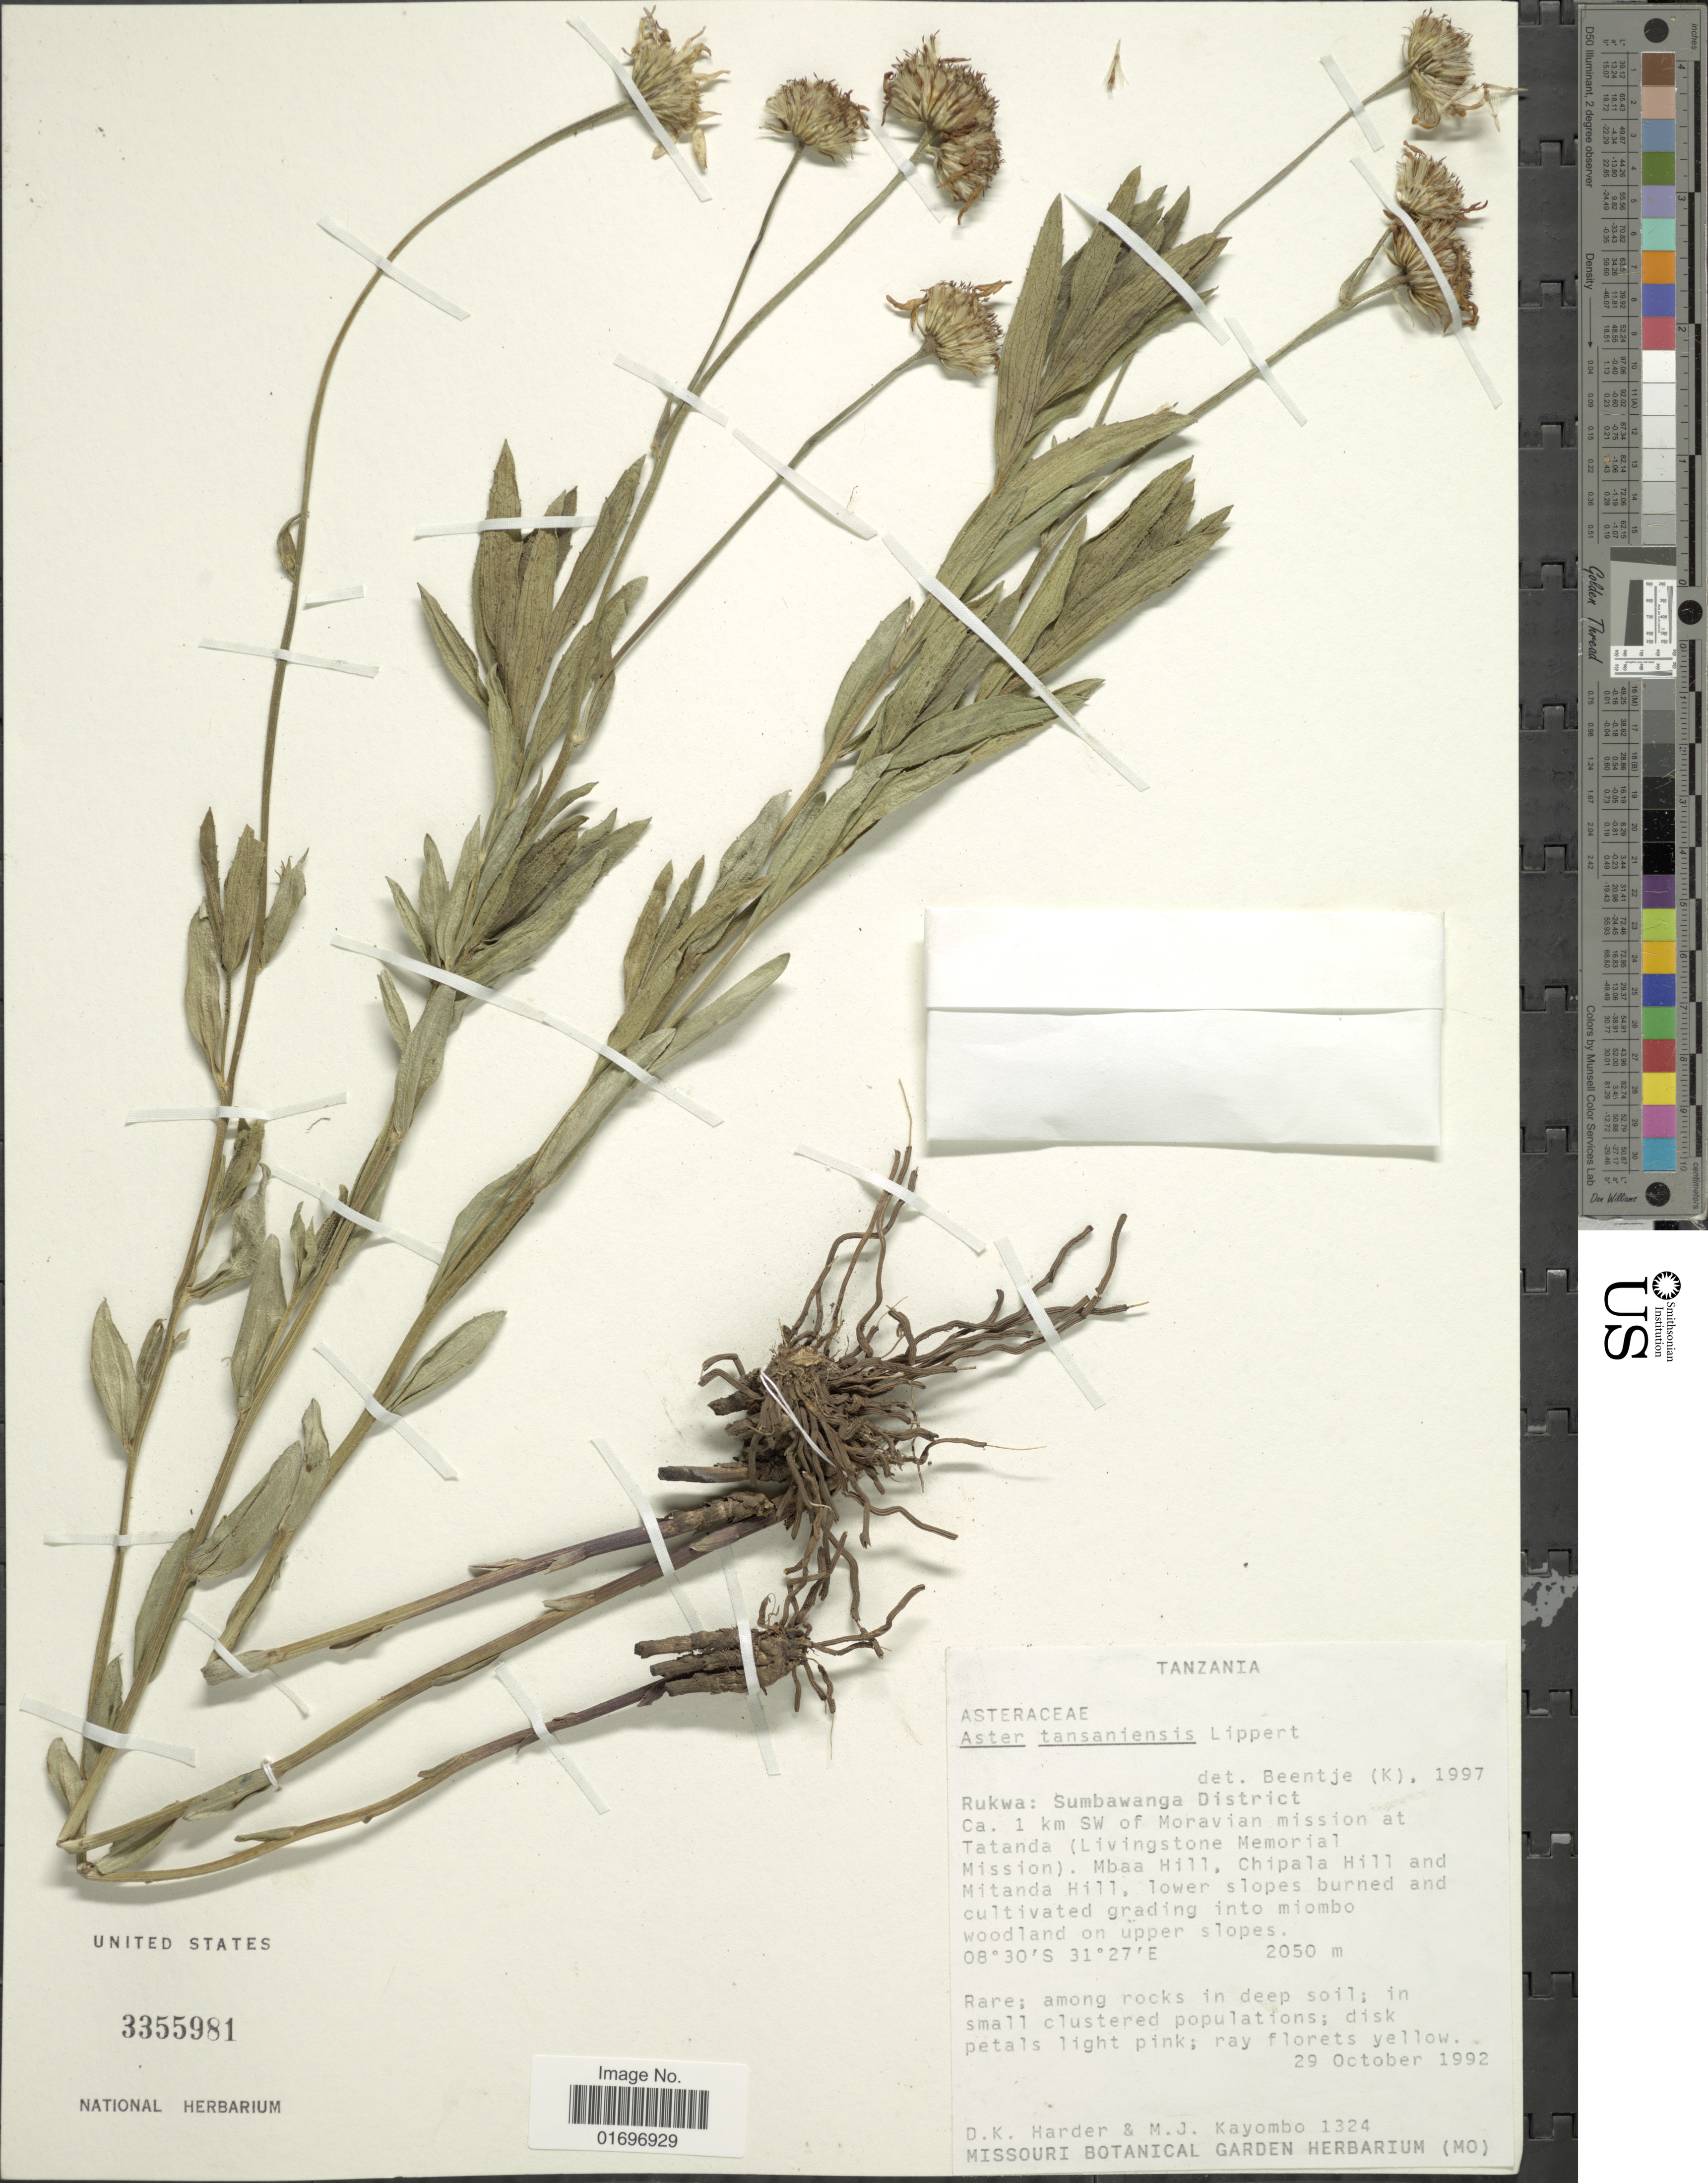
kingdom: Plantae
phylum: Tracheophyta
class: Magnoliopsida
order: Asterales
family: Asteraceae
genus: Aster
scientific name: Aster tansaniensis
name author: W. Lippert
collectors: D. Harder & M. Kayombo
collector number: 1324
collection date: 1992-10-29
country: Tanzania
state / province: Rukwa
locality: Rukwa: Sumbawanga District. Ca. 1 km SW of Moravian mission at Tatanda (Livingstone Memorial Mission). Mbaa Hill, Chipala Hill and Hitanda Hill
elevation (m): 2050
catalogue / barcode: US 3355981